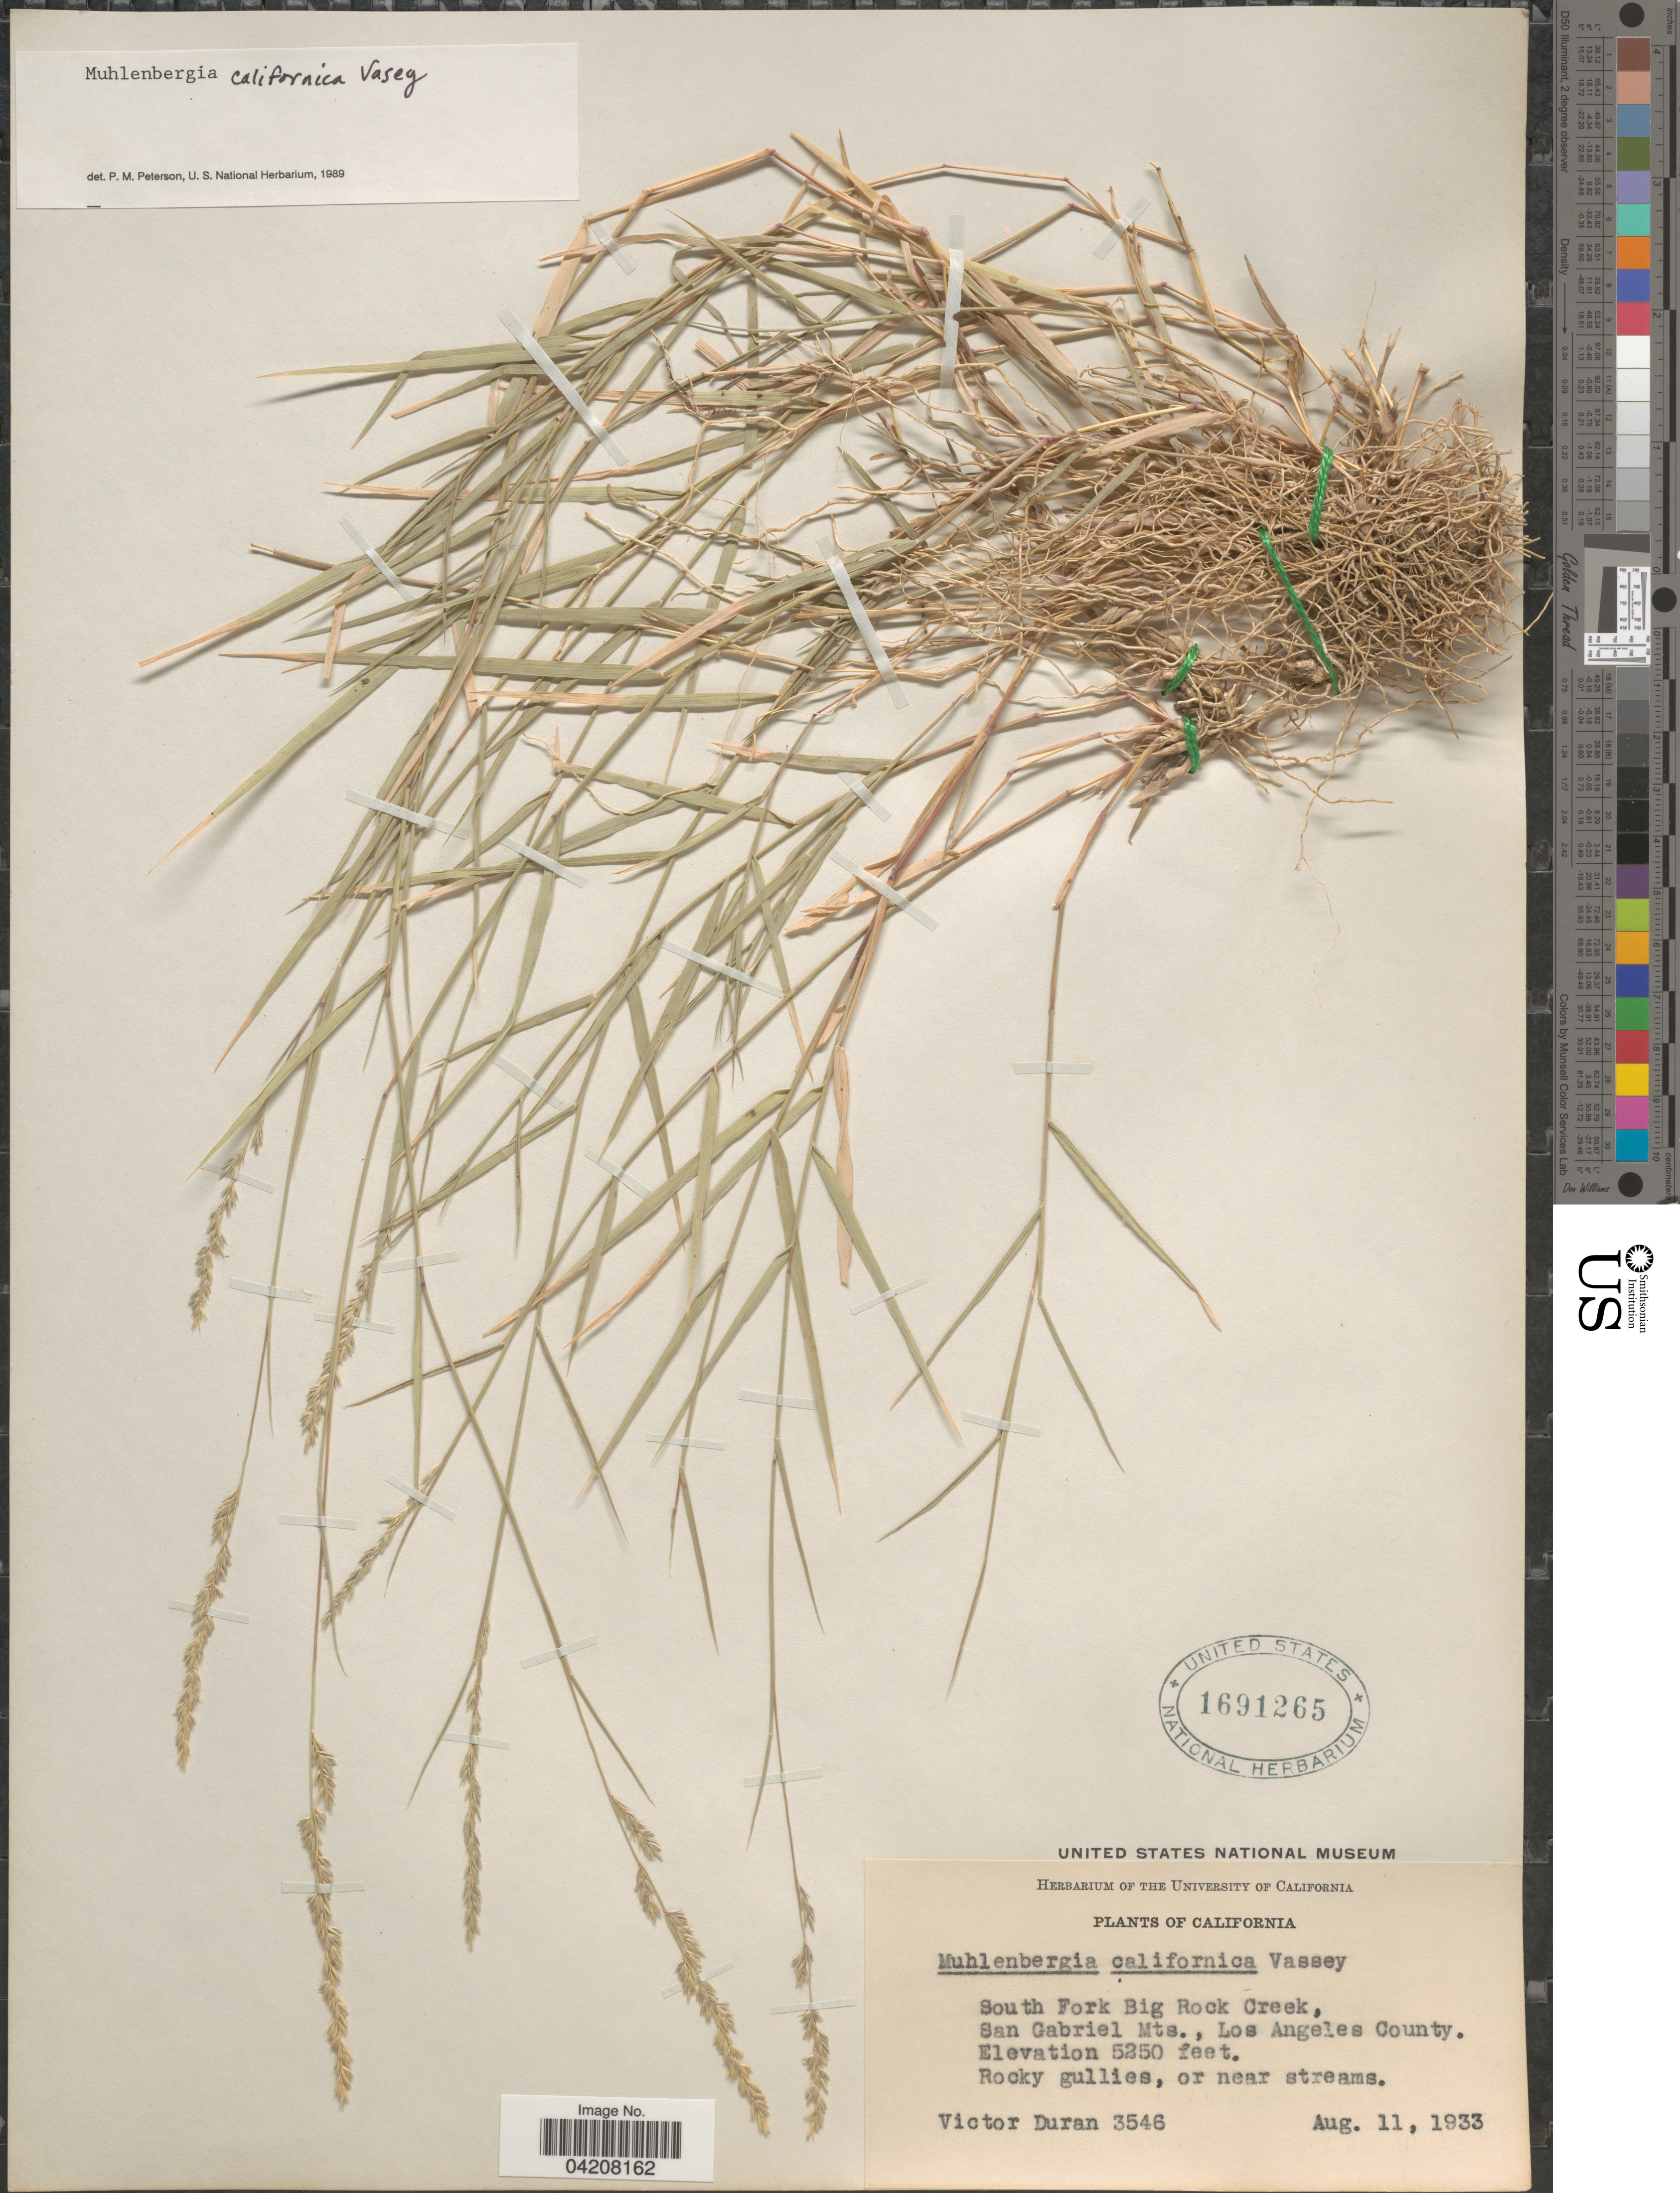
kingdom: Plantae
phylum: Tracheophyta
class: Liliopsida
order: Poales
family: Poaceae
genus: Muhlenbergia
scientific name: Muhlenbergia californica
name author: Vasey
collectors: V. Duran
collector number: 3546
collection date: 1933-08-11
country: United States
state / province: California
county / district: Los Angeles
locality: South Fork Big Rock Creek, San Gabriel Mts., Los Angeles County.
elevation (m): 1600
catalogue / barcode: US 1691265